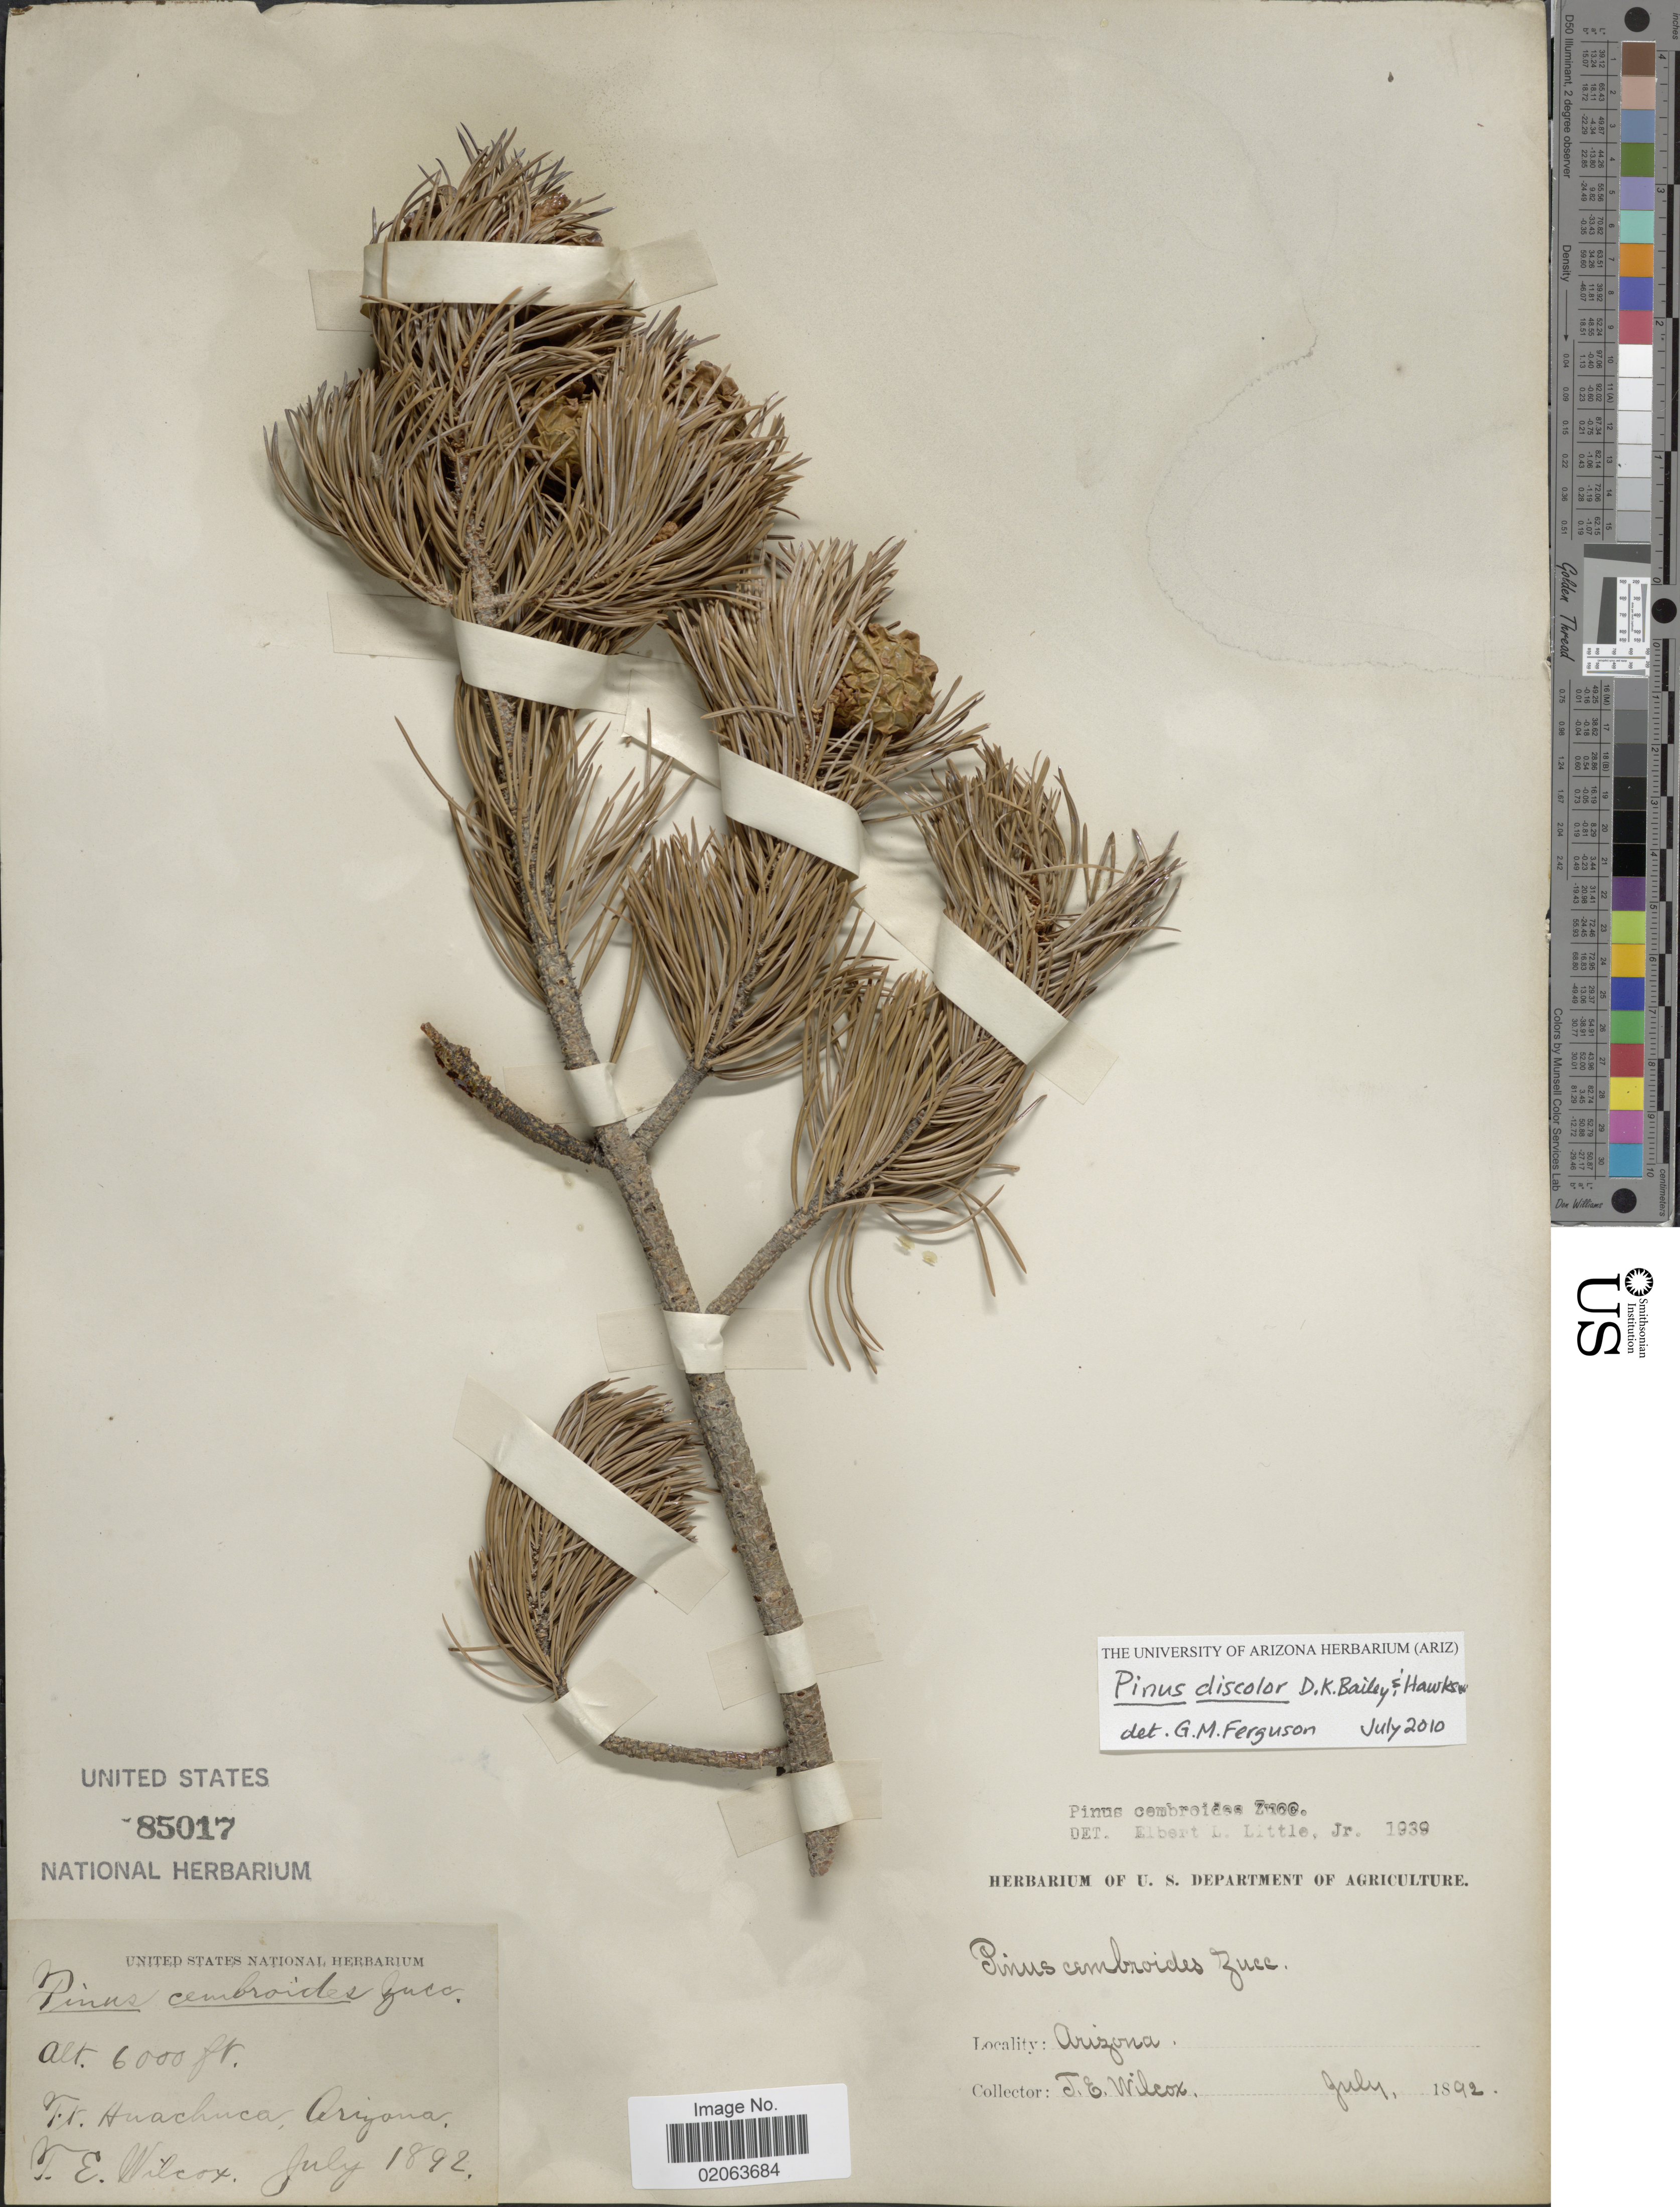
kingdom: Plantae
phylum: Tracheophyta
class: Pinopsida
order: Pinales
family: Pinaceae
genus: Pinus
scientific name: Pinus discolor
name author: D.K. Bailey & Hawksw.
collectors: T. E. Wilcox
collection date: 1892-07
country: United States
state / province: Arizona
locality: Fr. Huachuca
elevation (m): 1829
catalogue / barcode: US 85017